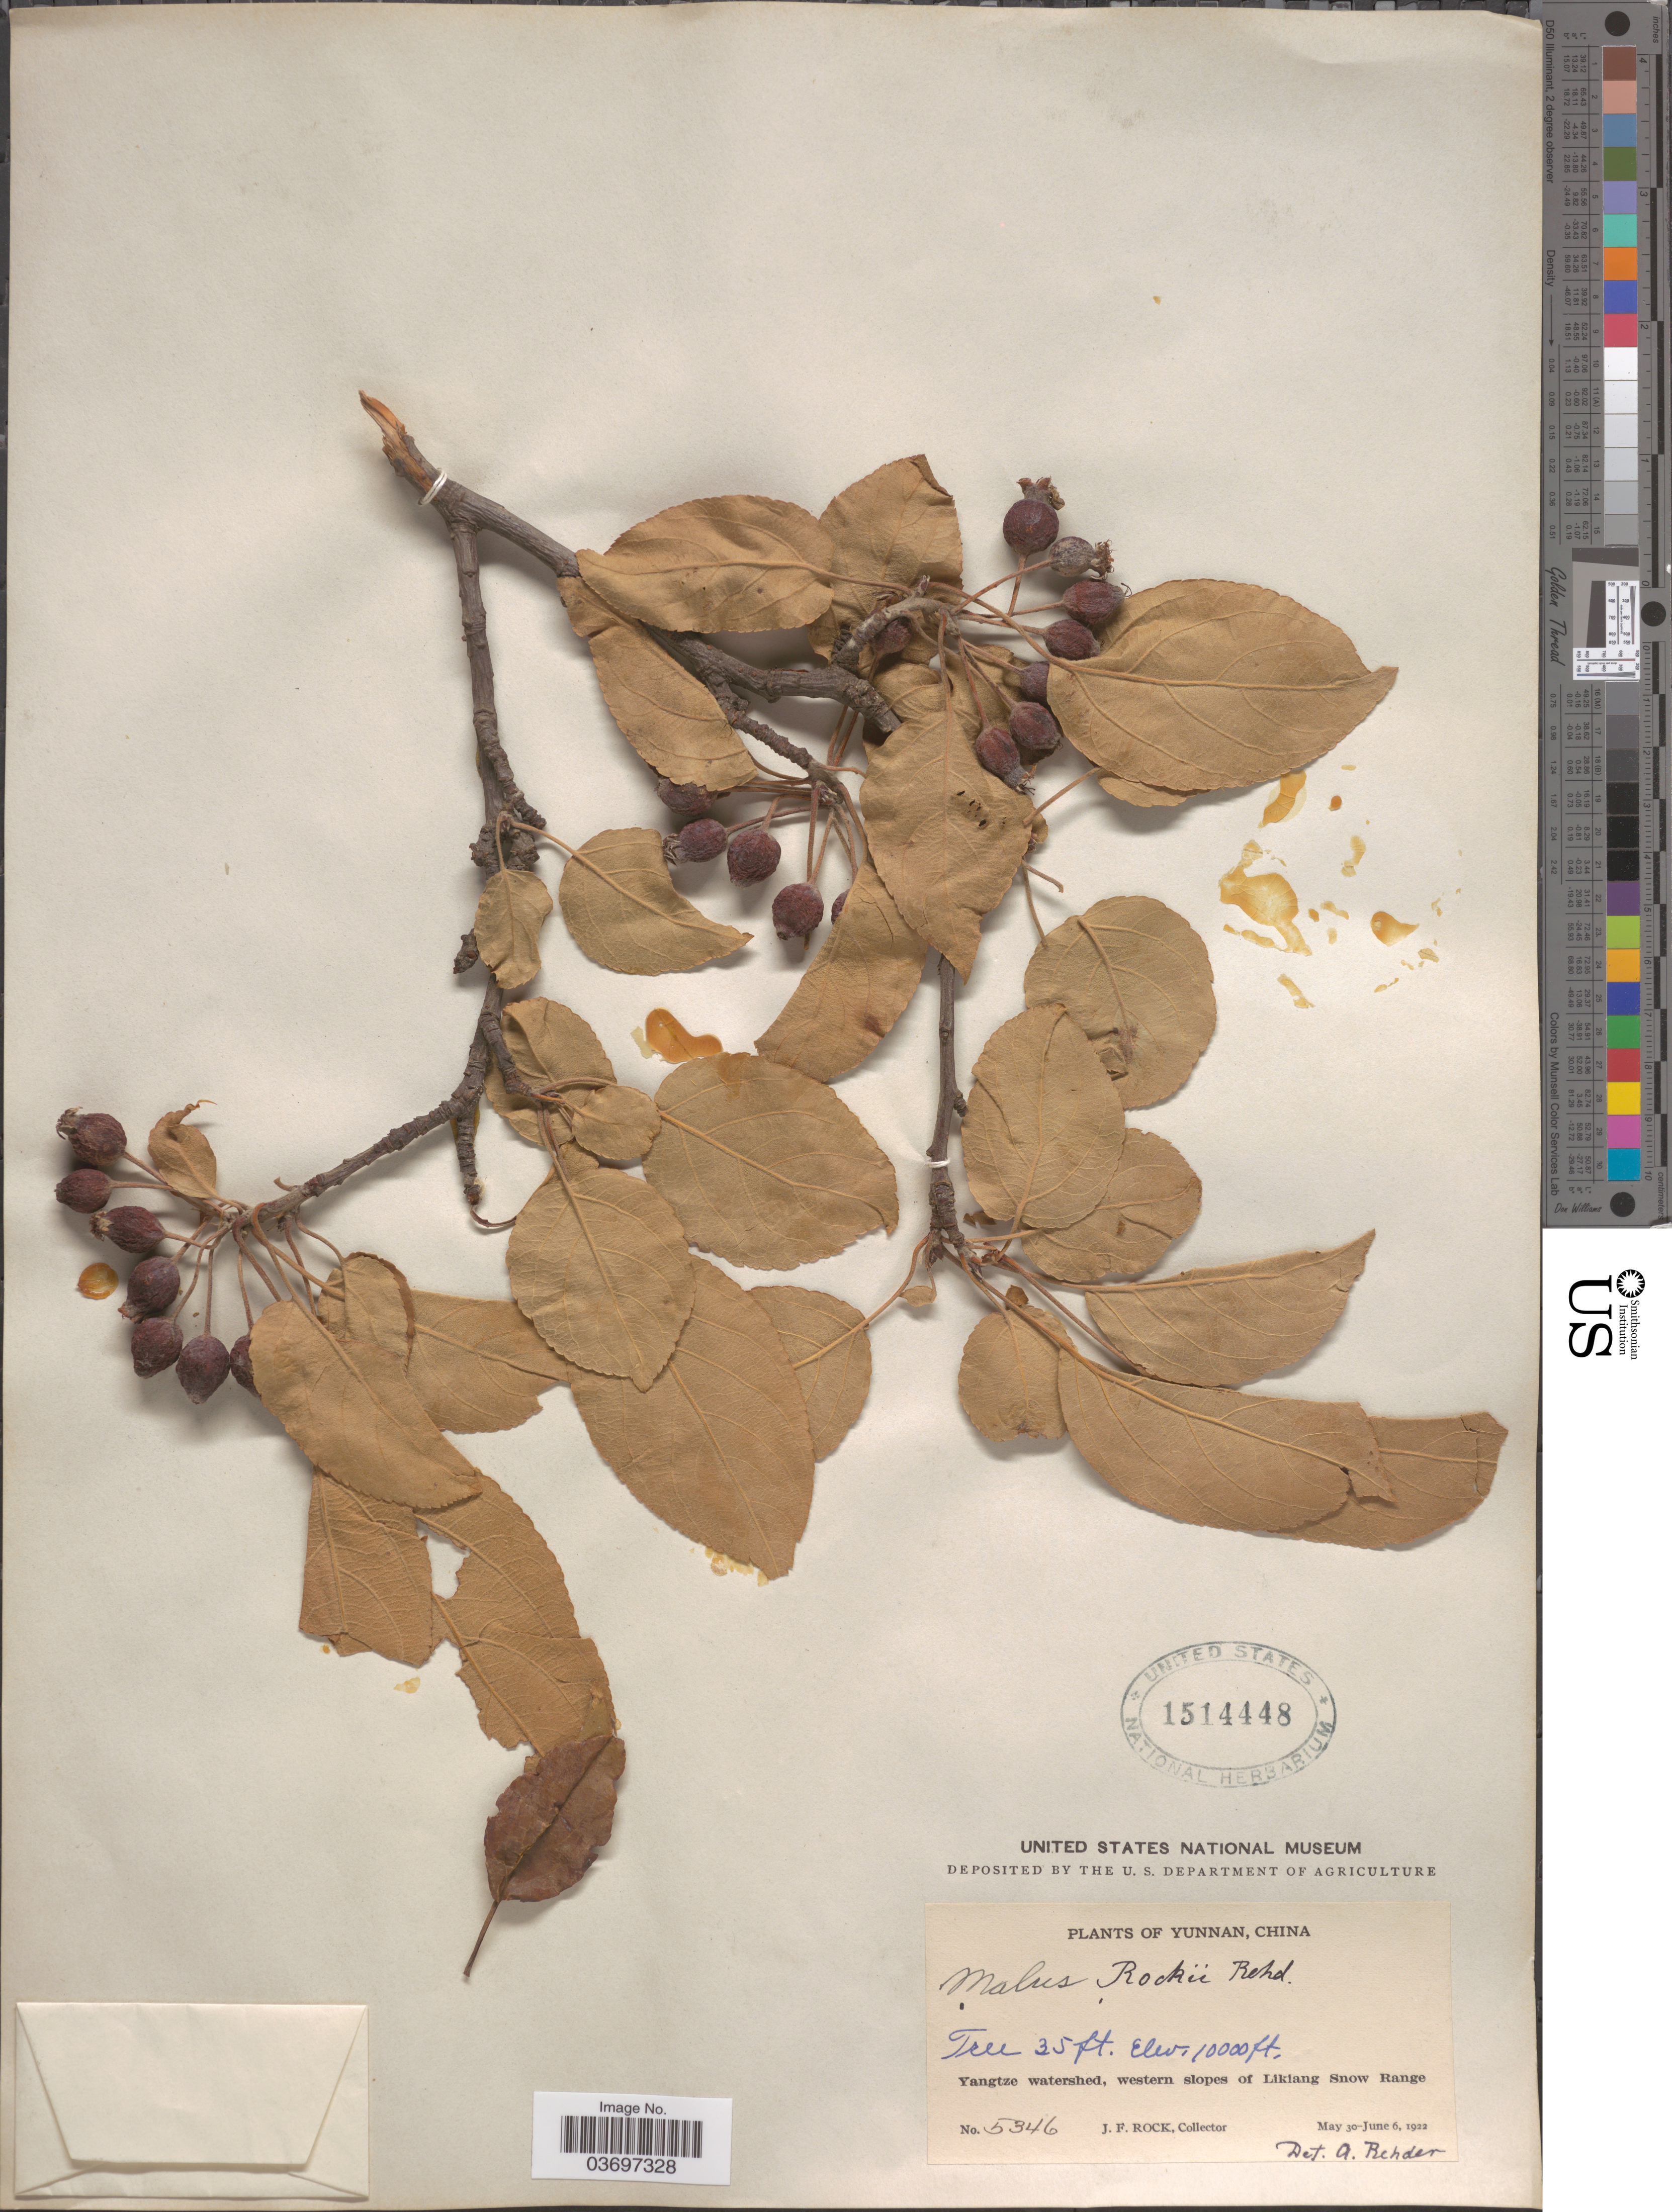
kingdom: Plantae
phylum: Tracheophyta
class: Magnoliopsida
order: Rosales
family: Rosaceae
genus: Malus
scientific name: Malus rockii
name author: Rehder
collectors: J. Rock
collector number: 5346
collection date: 1922-05-30/1922-06-06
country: China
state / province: Yunnan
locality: Yangtze watershed, western slopes of Likiang Snow Range.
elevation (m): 3048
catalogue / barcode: US 1514448